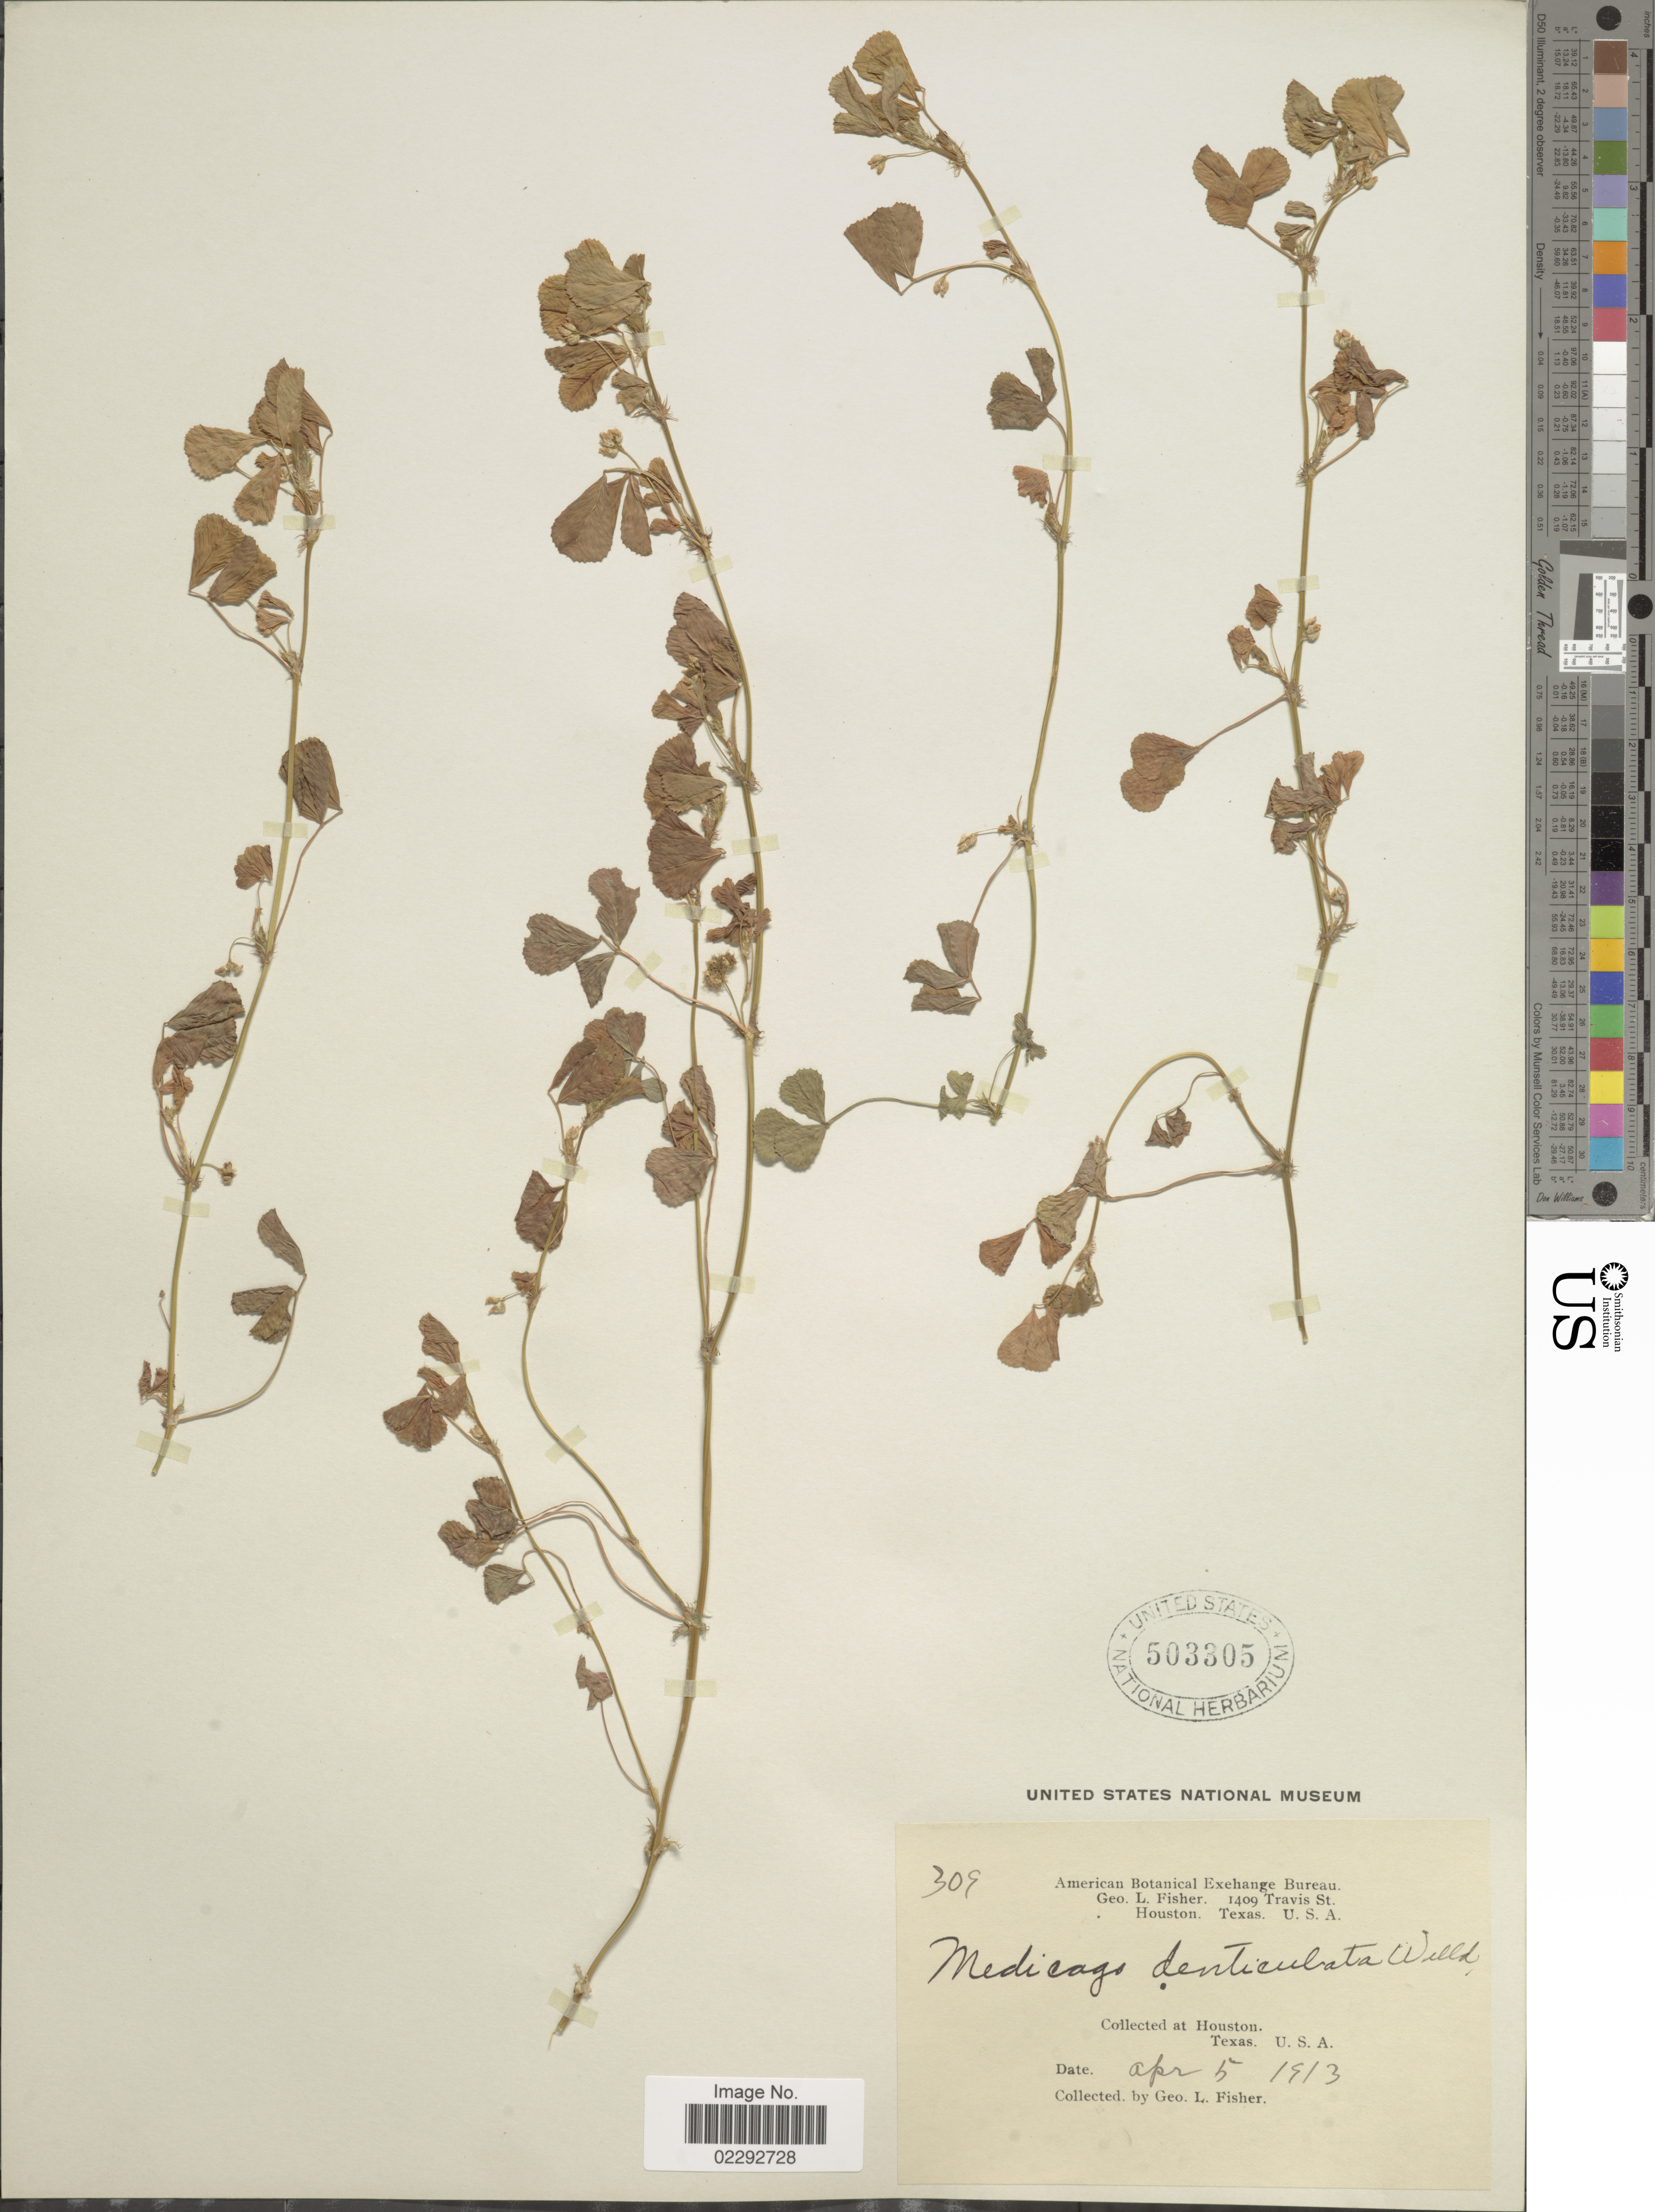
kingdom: Plantae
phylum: Tracheophyta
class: Magnoliopsida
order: Fabales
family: Fabaceae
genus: Medicago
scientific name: Medicago hispida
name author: Gaertn.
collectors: G. L. Fisher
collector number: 309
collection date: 1913-04-05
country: United States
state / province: Texas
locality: Houston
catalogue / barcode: US 503305